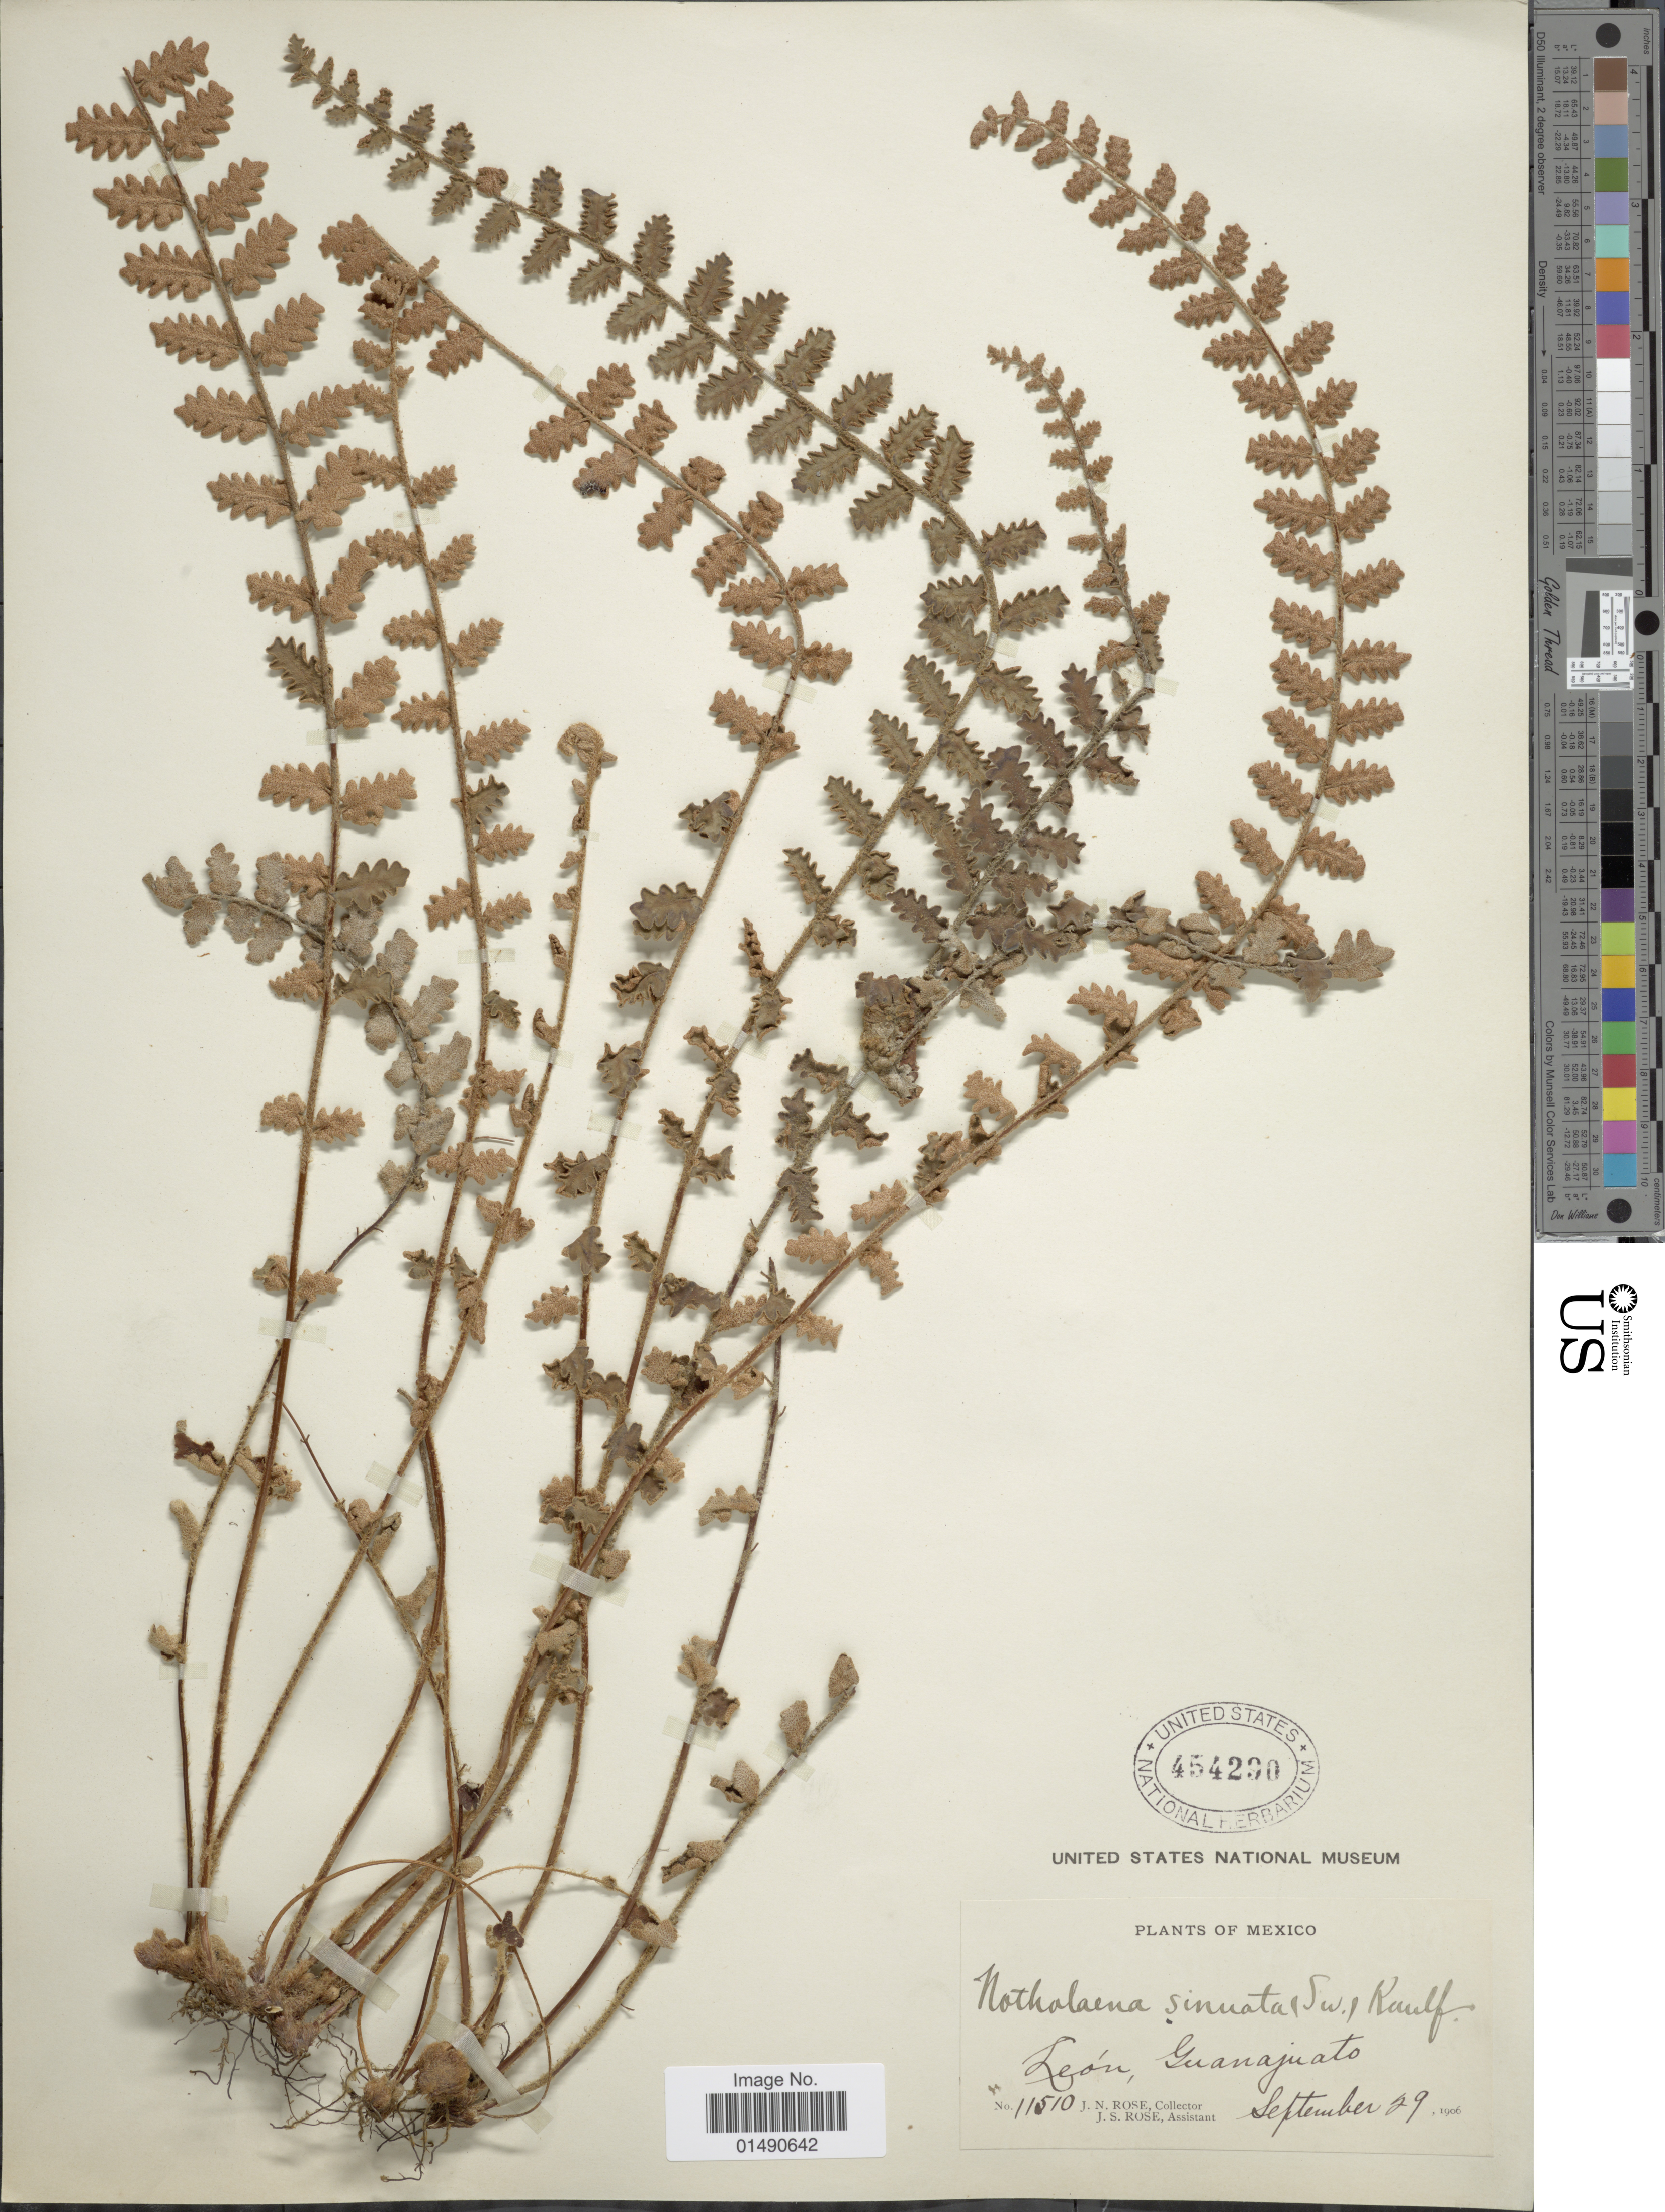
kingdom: Plantae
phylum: Tracheophyta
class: Polypodiopsida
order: Polypodiales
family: Pteridaceae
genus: Astrolepis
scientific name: Astrolepis sinuata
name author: (Lag. ex Sw.) D.M. Benham & Windham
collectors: J. N. Rose & J. S. Rose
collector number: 11510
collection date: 1906-09-29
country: Mexico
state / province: Guanajuato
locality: León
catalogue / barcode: US 454290